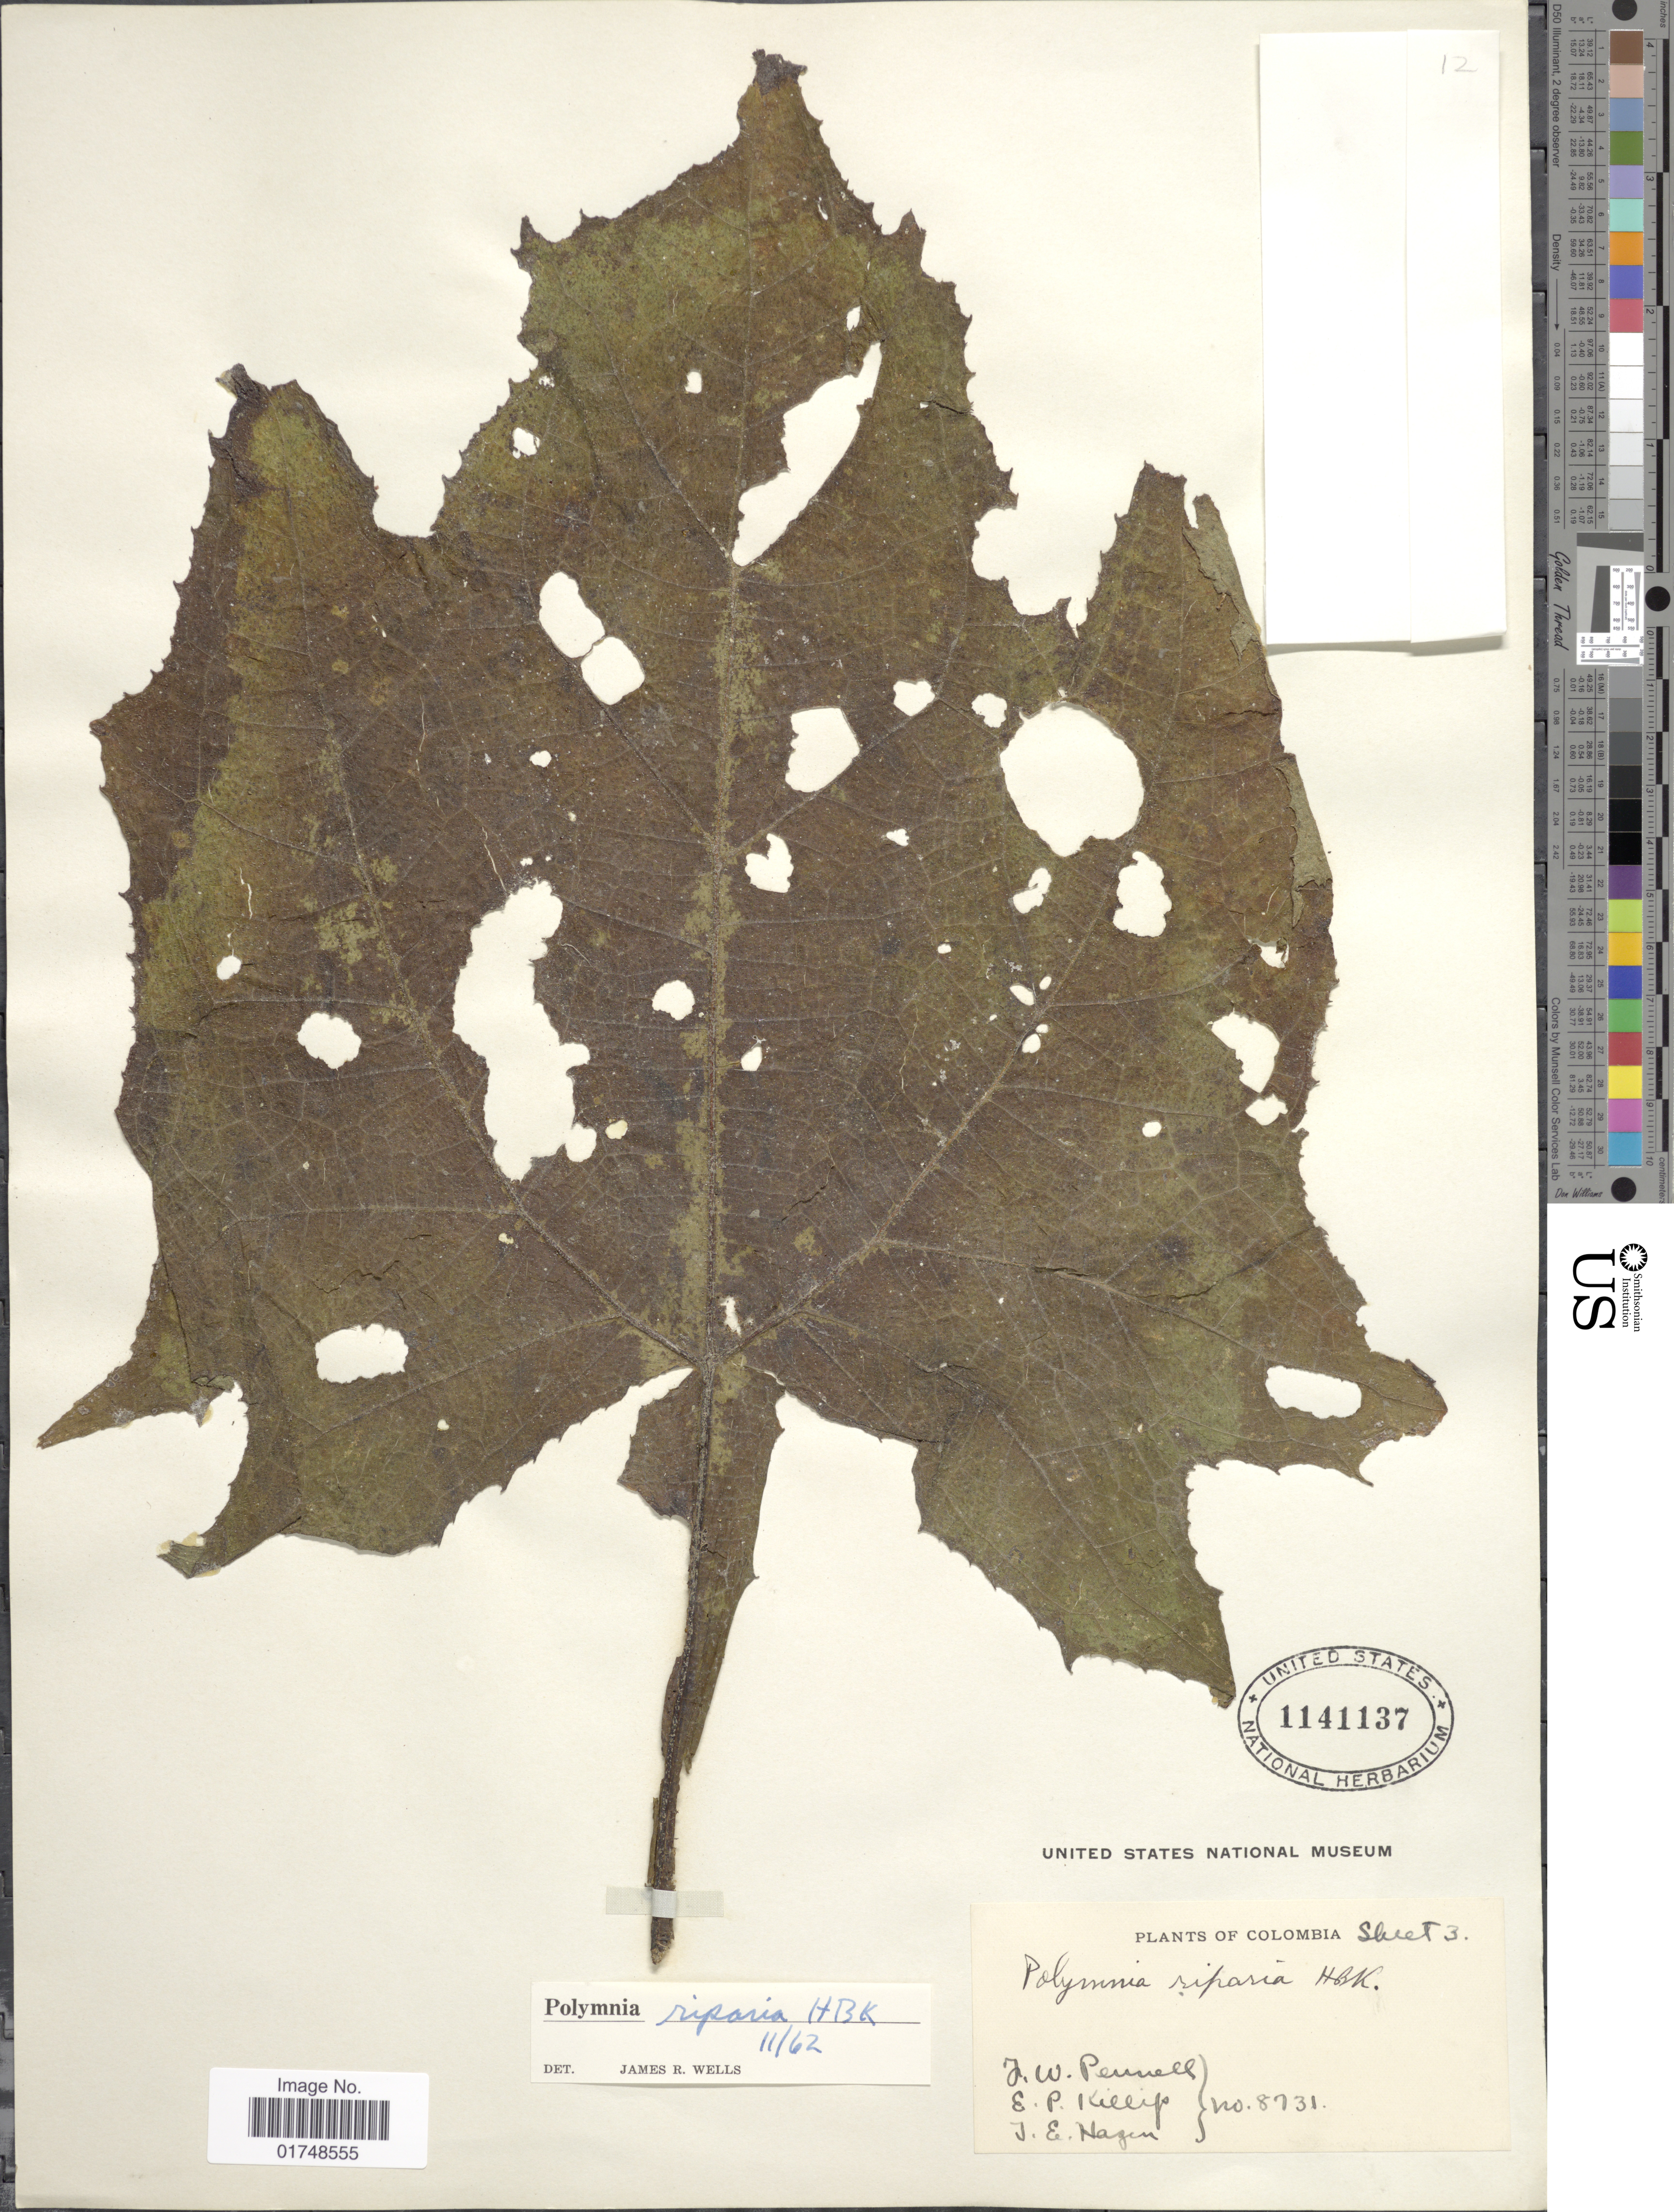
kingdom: Plantae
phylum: Tracheophyta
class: Magnoliopsida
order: Asterales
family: Asteraceae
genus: Smallanthus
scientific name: Smallanthus riparius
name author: (Kunth) H. Rob.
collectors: F. W. Pennell, E. P. Killip & J. Hagen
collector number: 8731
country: Colombia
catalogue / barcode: US 1141137